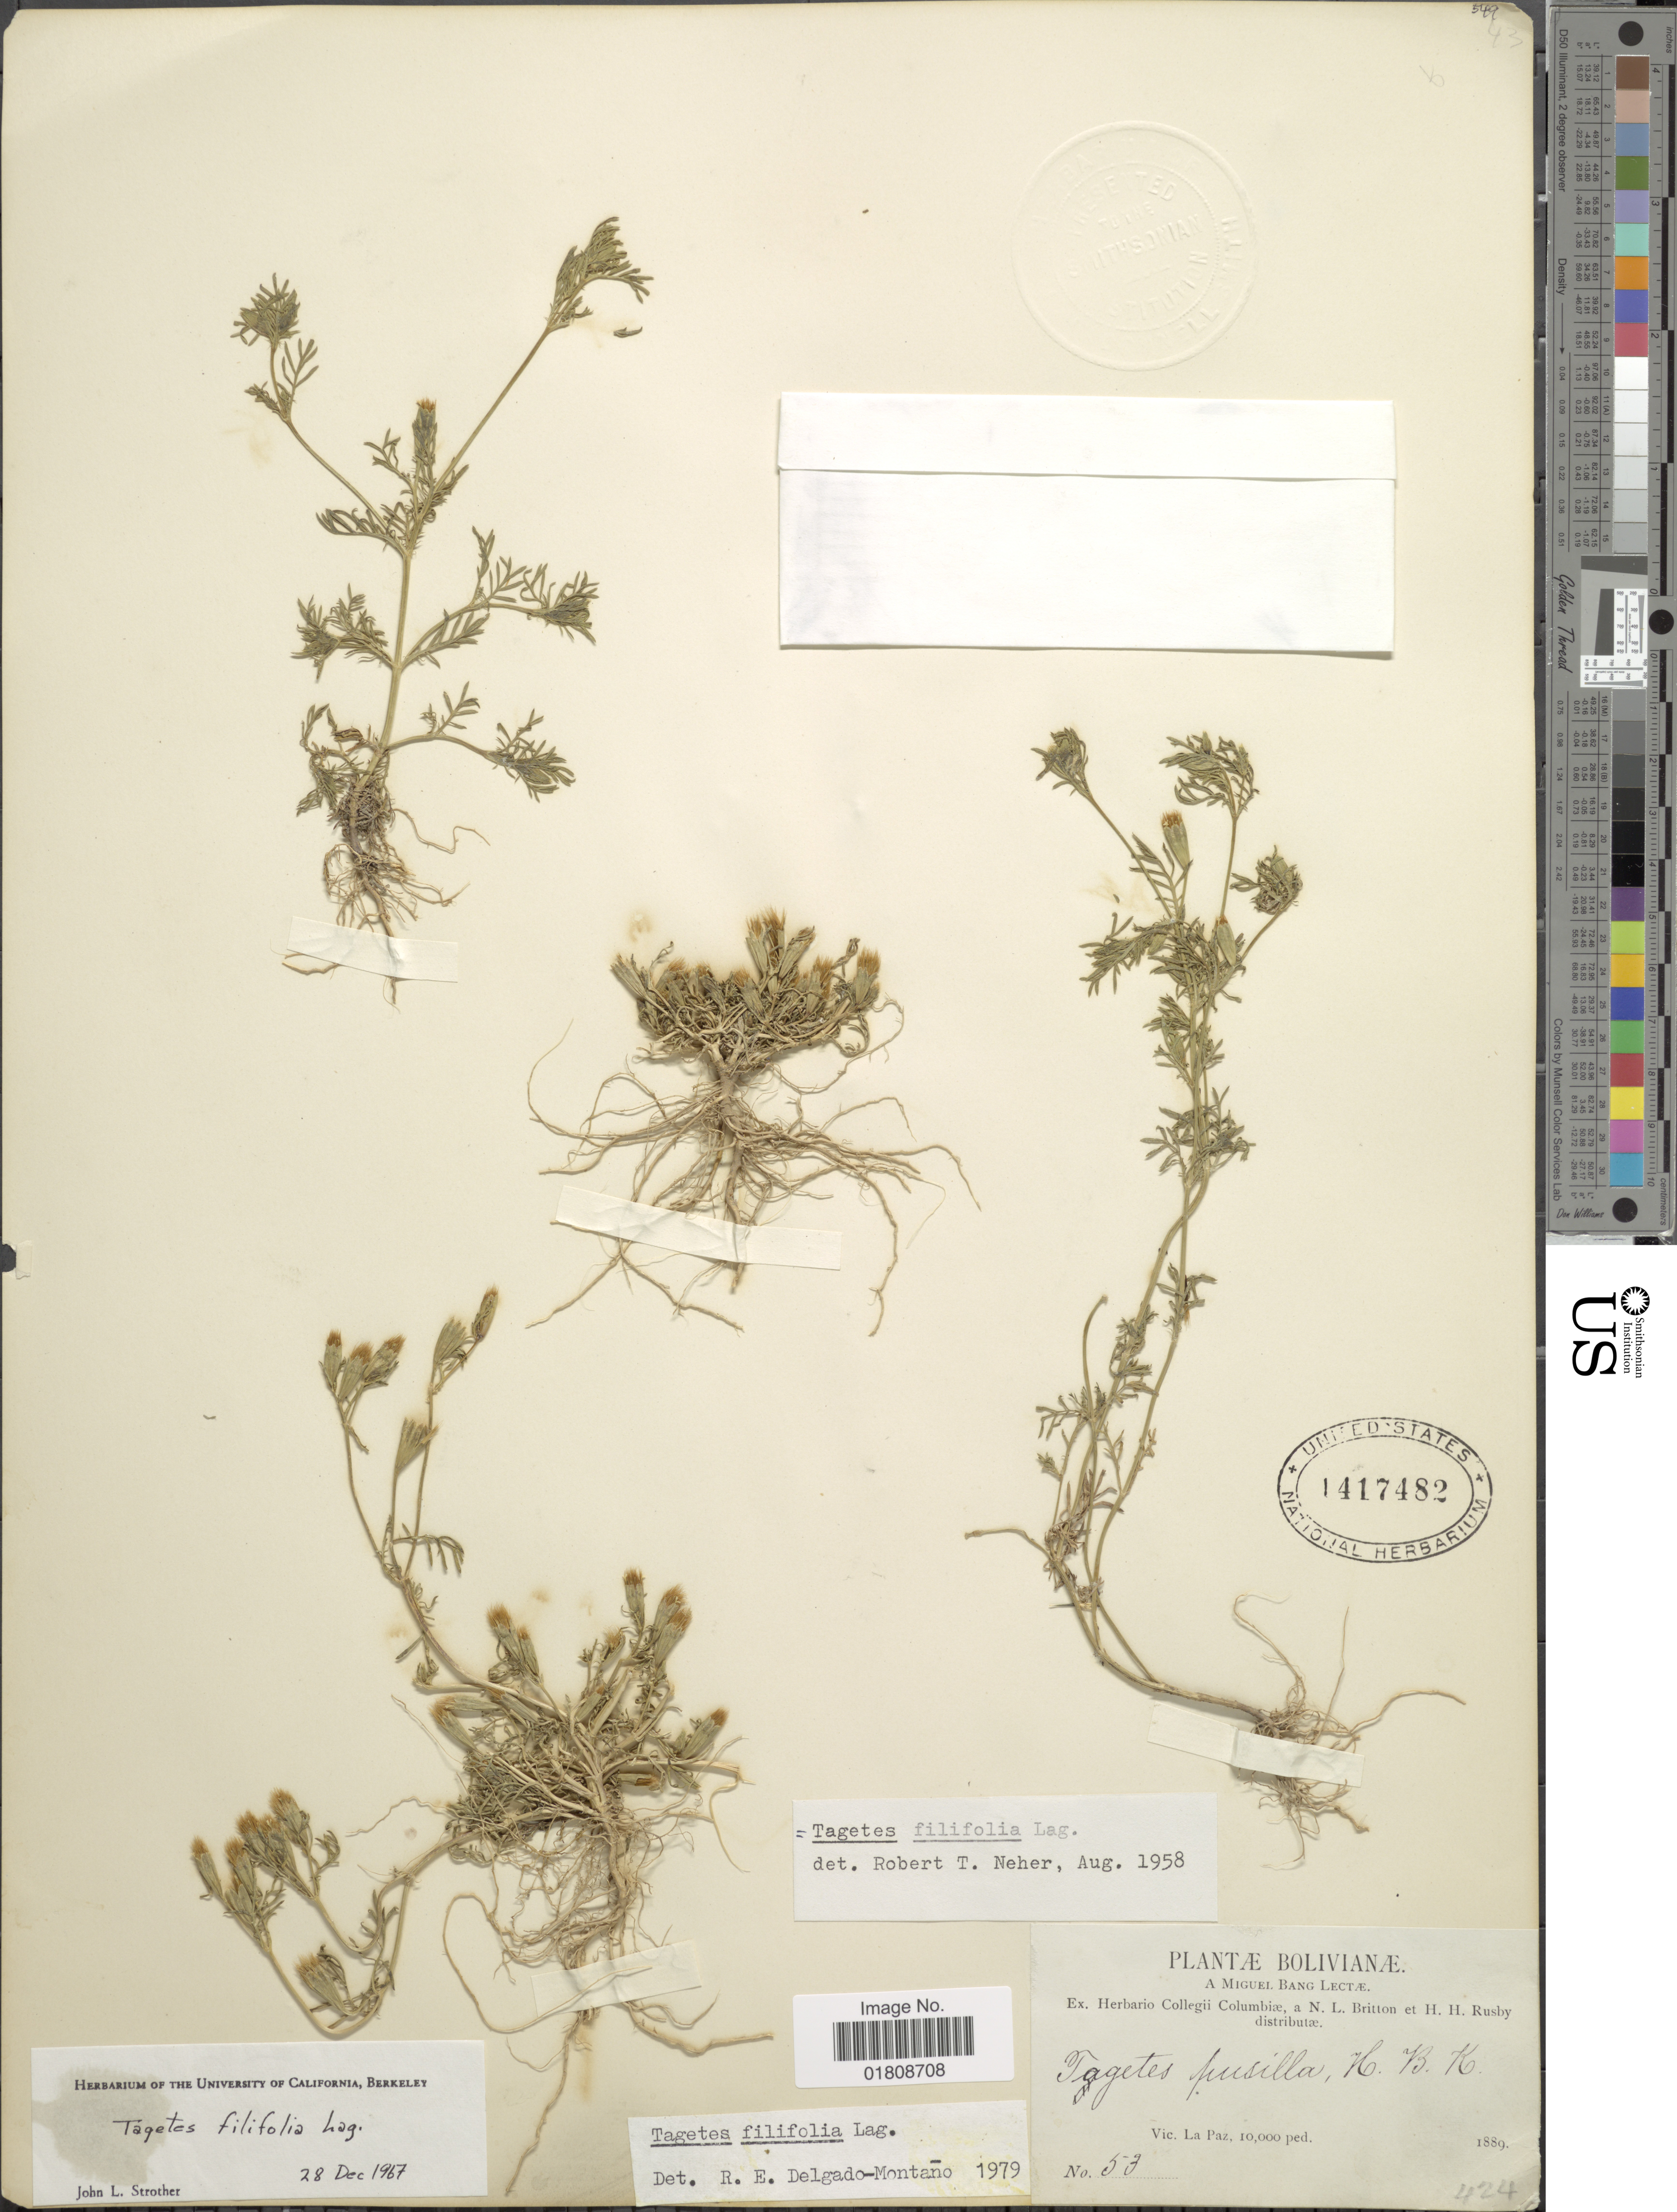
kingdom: Plantae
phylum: Tracheophyta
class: Magnoliopsida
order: Asterales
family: Asteraceae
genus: Tagetes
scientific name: Tagetes filifolia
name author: Lag.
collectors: M. Bang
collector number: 53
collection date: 1889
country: Bolivia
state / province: La Paz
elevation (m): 3048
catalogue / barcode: US 1417482